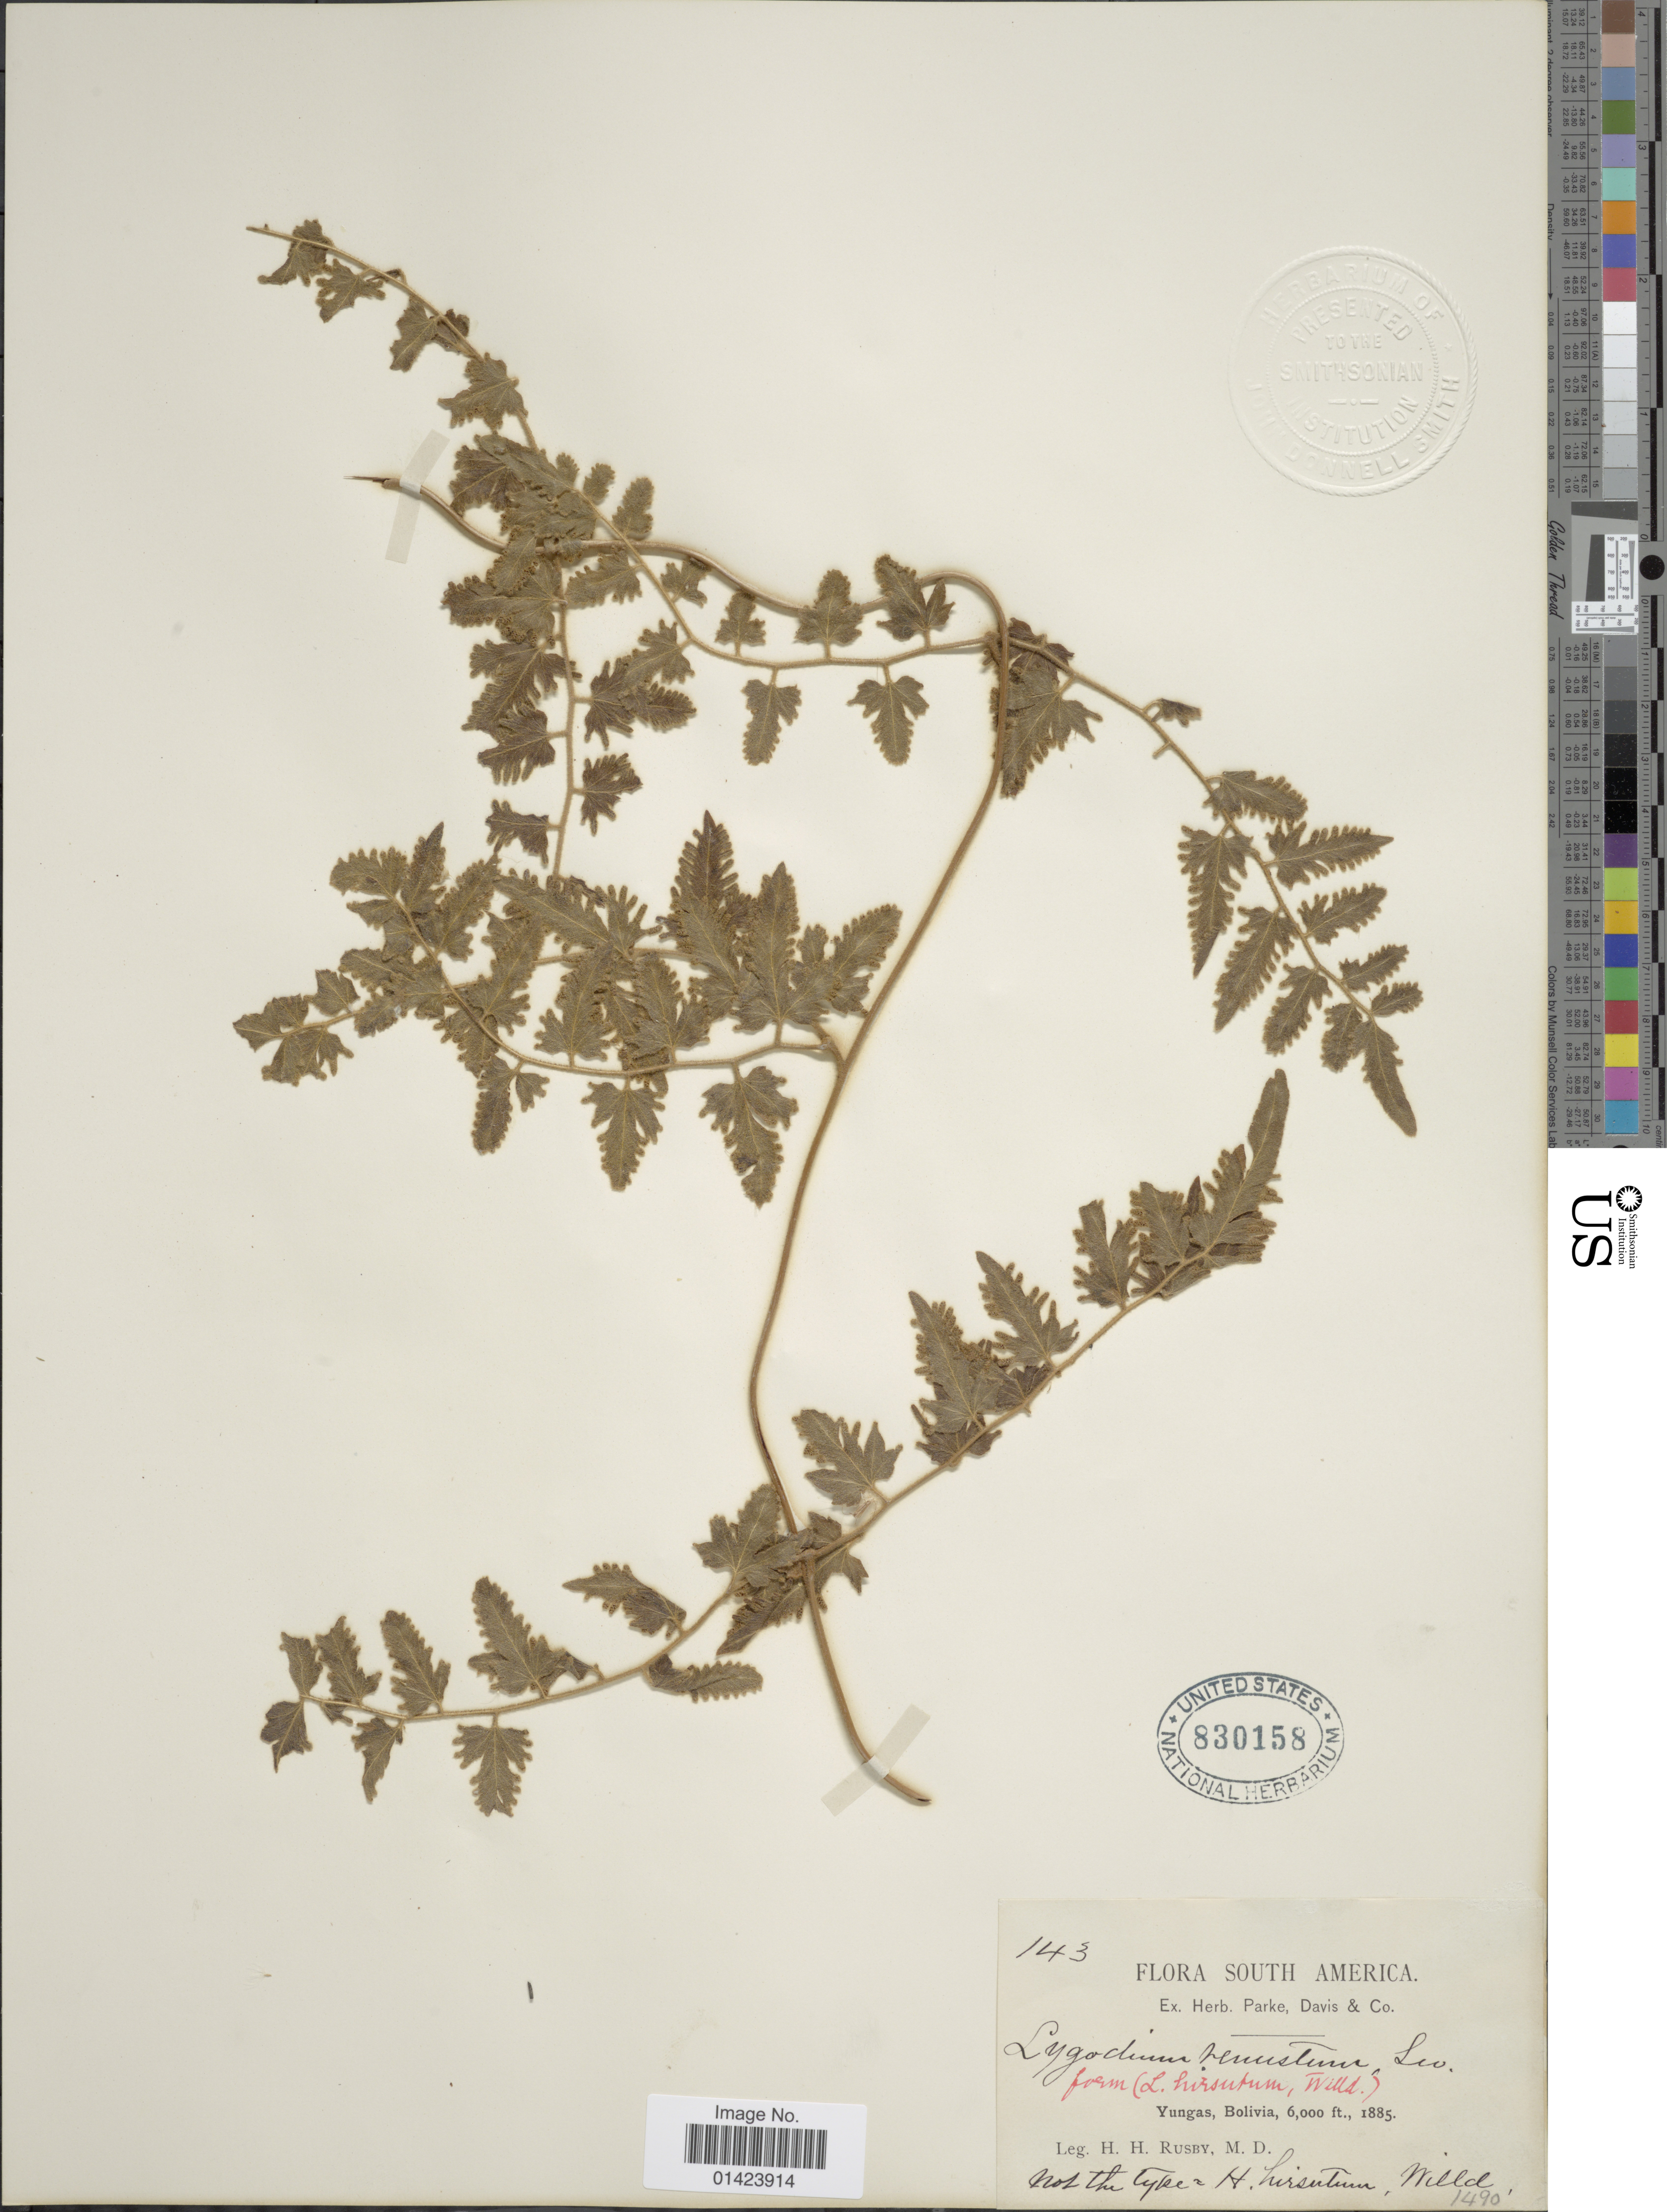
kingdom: Plantae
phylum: Tracheophyta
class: Polypodiopsida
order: Schizaeales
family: Lygodiaceae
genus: Lygodium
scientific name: Lygodium venustum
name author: Sw.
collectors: H. H. Rusby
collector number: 143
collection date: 1885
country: Bolivia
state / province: La Paz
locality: Yungas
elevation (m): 1829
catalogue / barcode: US 830158